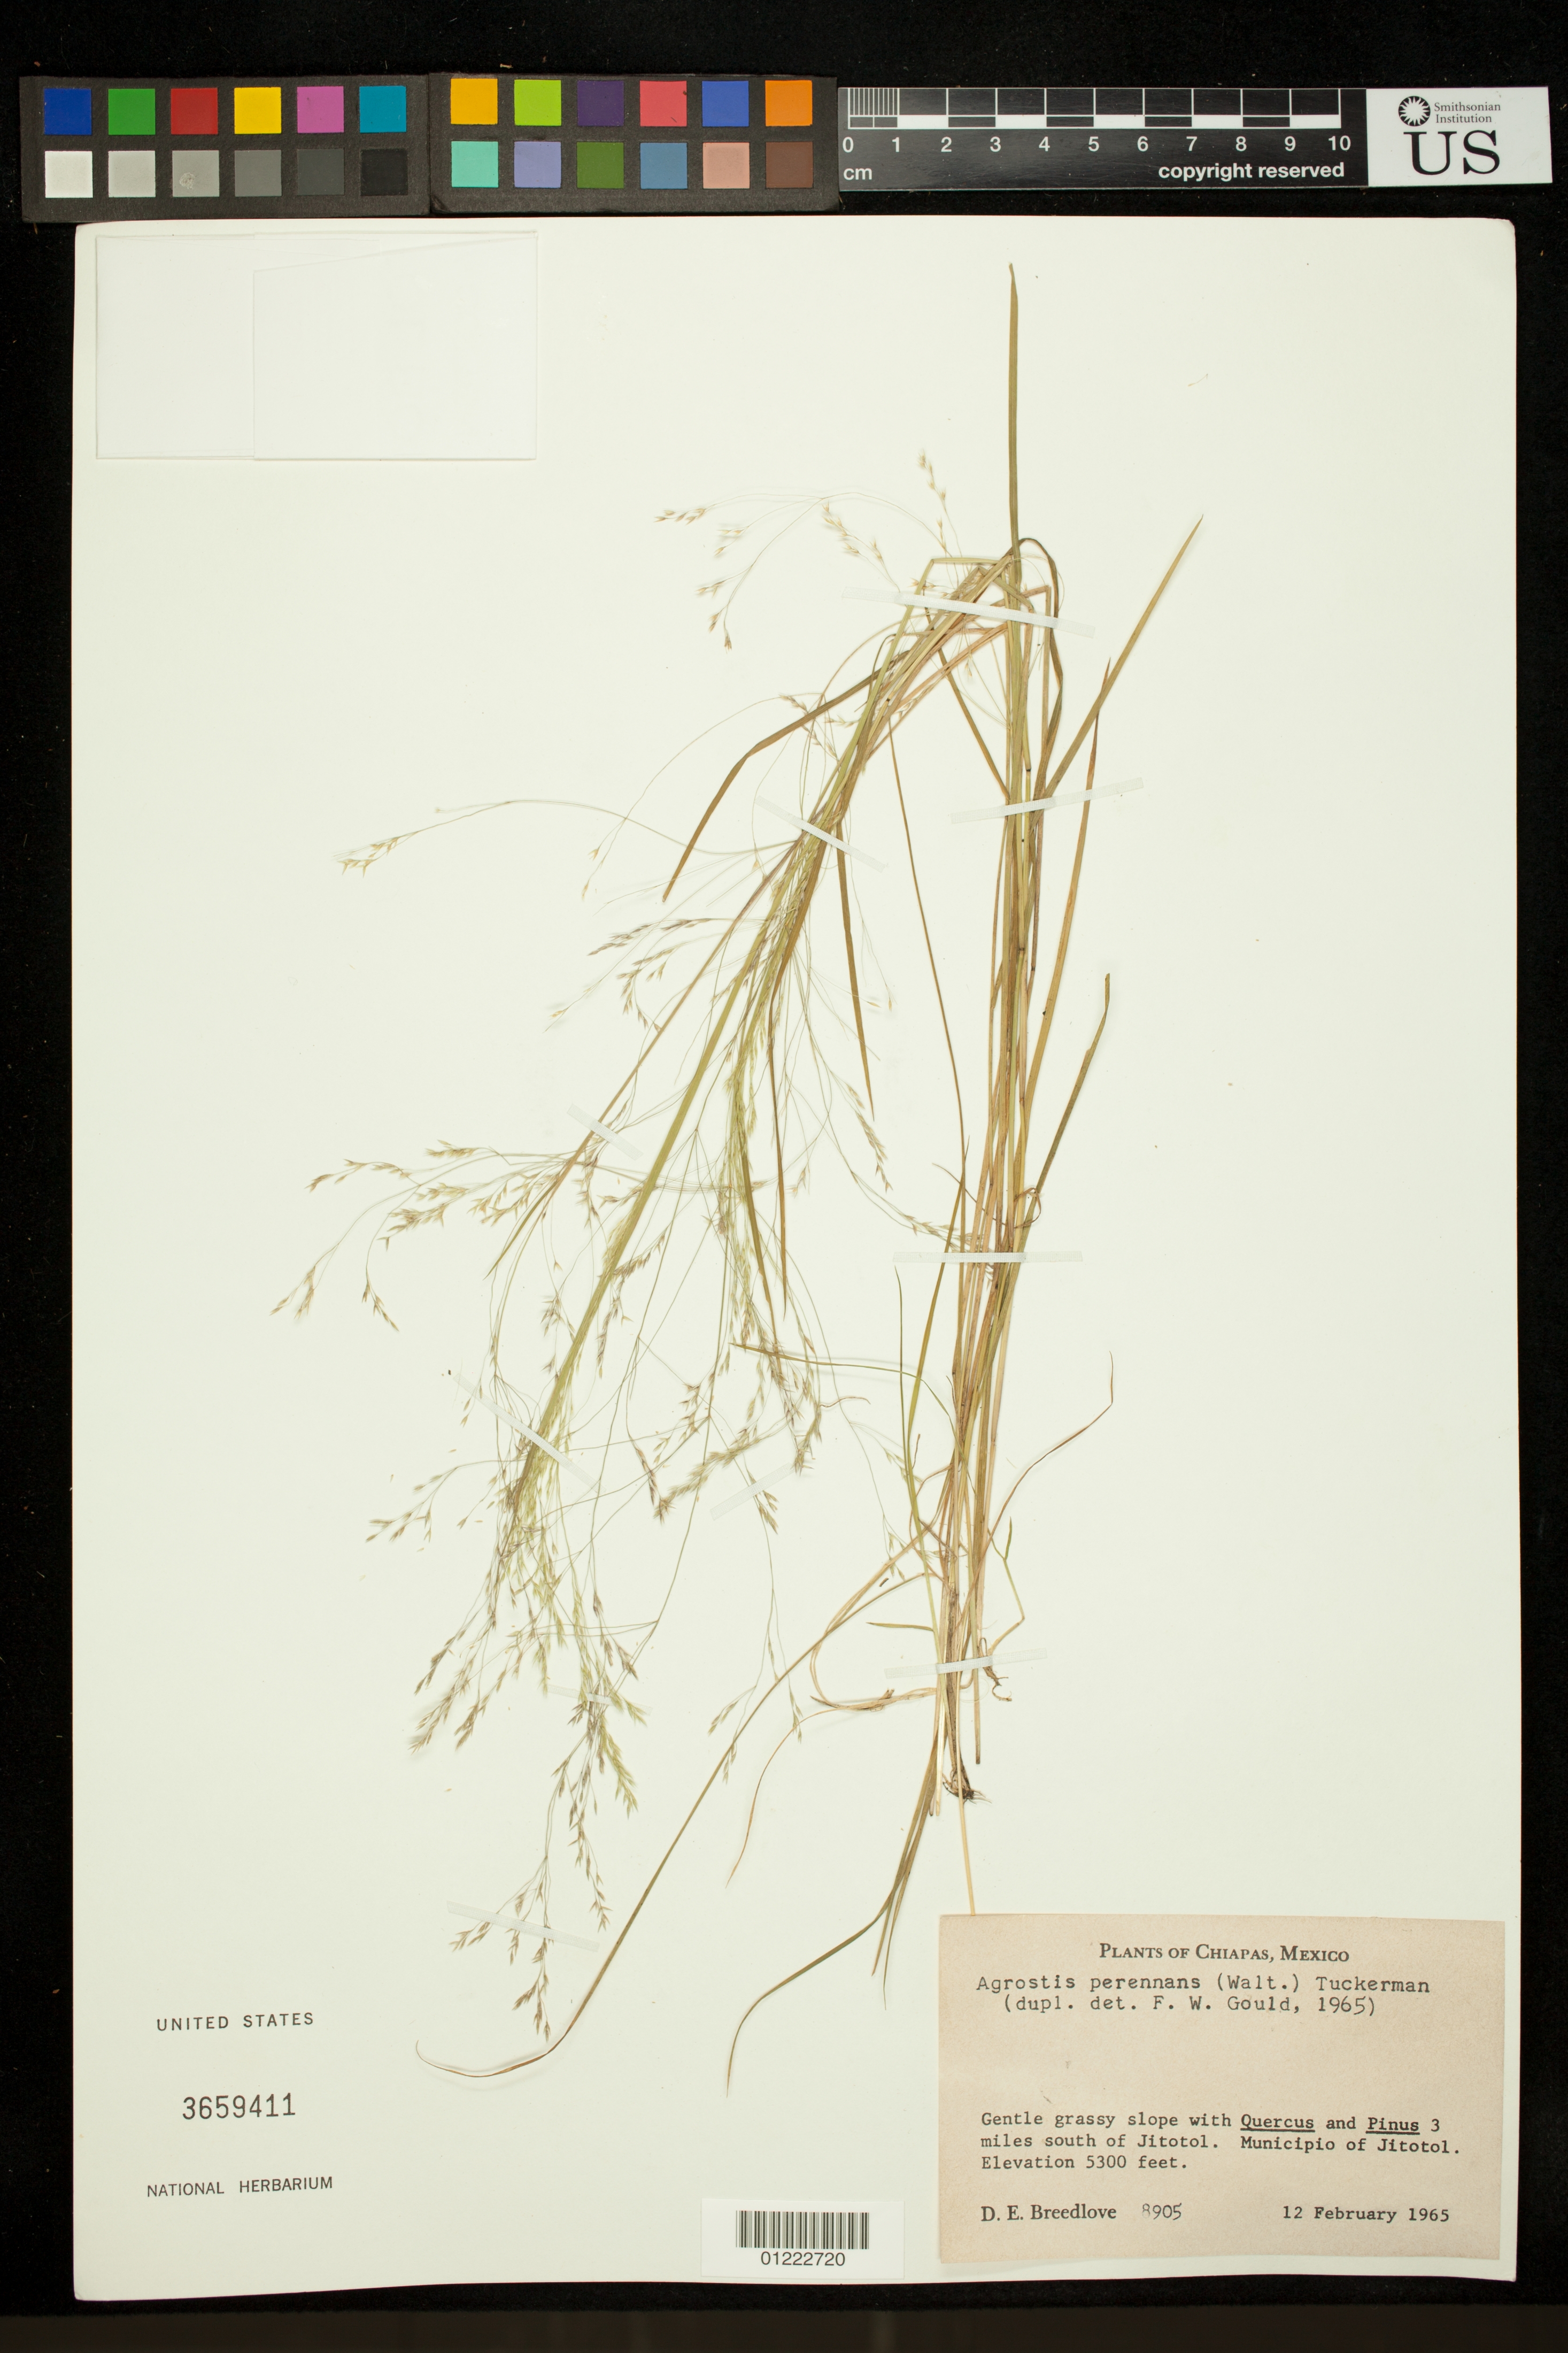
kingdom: Plantae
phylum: Tracheophyta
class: Liliopsida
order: Poales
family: Poaceae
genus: Agrostis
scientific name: Agrostis perennans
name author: (Walter) Tuck.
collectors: D. E. Breedlove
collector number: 8905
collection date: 1965-02-12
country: Mexico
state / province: Chiapas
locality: Gentle grassy slope with Quercus and Pinus 3 miles south of Jitotol. Municipio of Jitotol.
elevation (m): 1615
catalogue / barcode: US 3659411